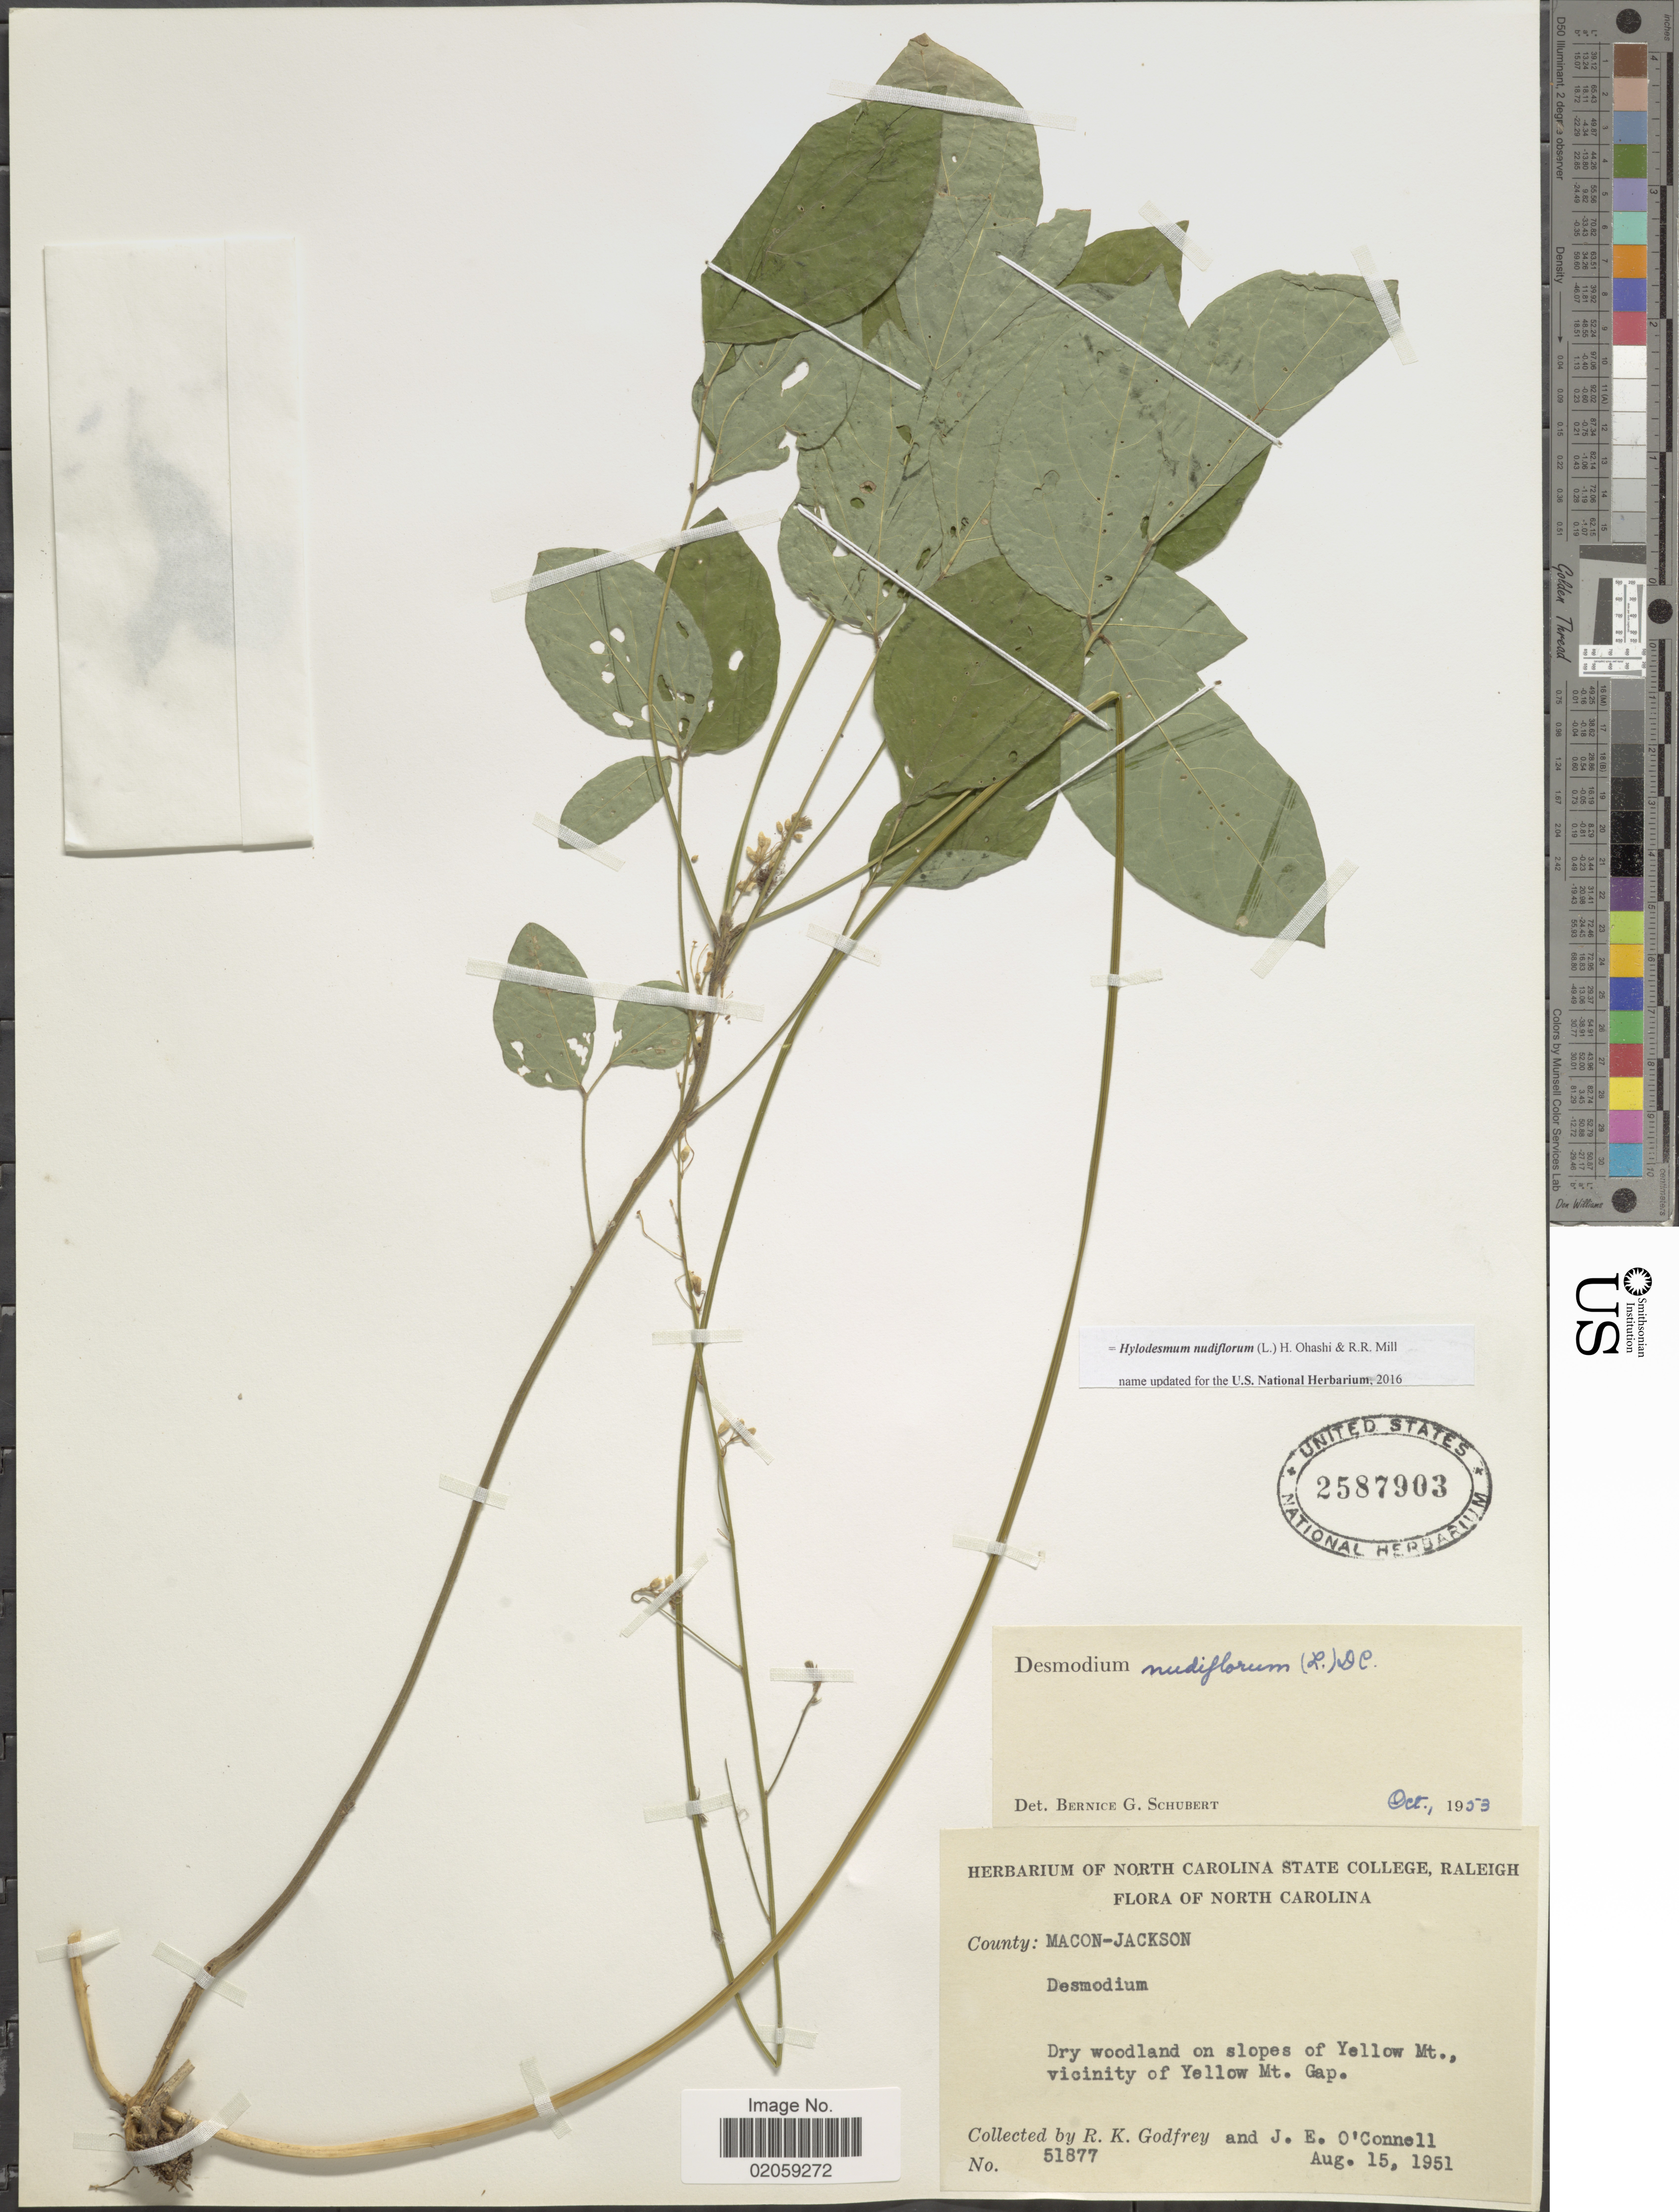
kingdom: Plantae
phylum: Tracheophyta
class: Magnoliopsida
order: Fabales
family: Fabaceae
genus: Hylodesmum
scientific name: Hylodesmum nudiflorum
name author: (L.) H. Ohashi & R.R. Mill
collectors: R. K. Godfrey & J. O'Connell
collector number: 51877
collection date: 1951-08-15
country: United States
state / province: North Carolina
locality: County Macon-Jackson, slopes of Yellow Mt., Vicinity of Yellow Mt. Gap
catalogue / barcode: US 2587903